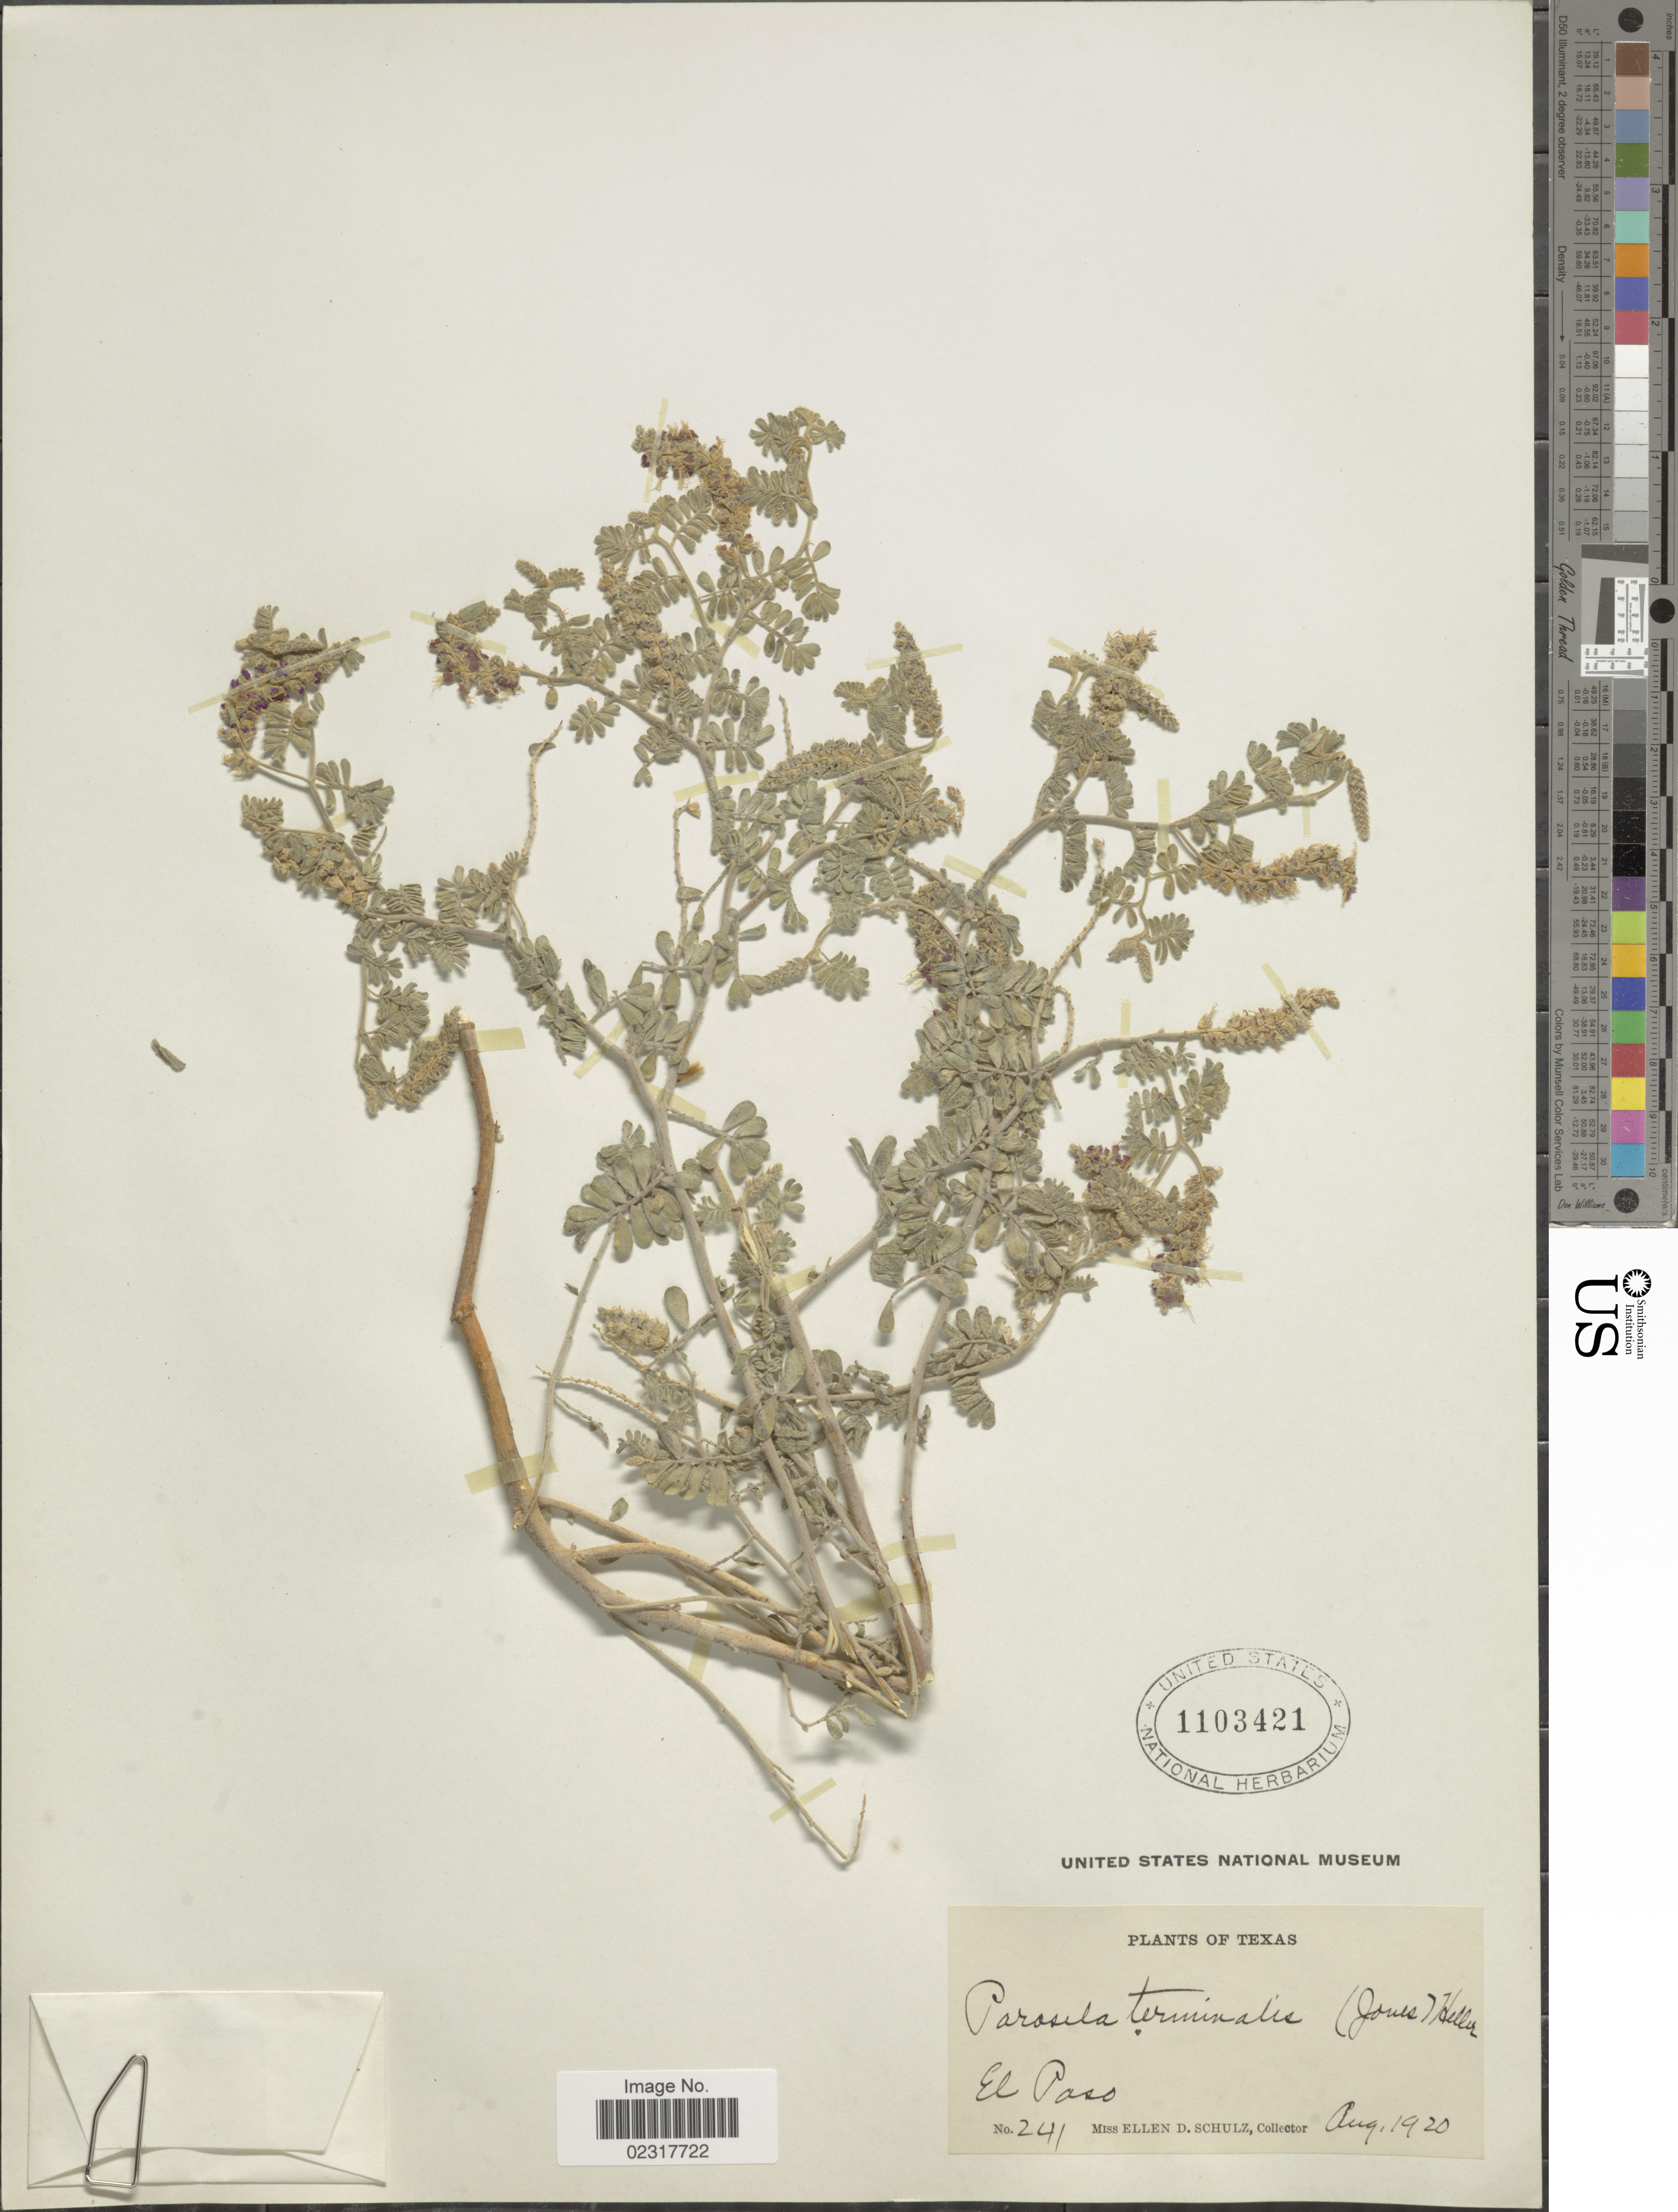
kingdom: Plantae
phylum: Tracheophyta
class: Magnoliopsida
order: Fabales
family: Fabaceae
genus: Dalea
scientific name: Dalea lanata var. terminalis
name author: (M.E. Jones) Barneby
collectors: E. D. Schulz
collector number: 241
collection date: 1920-08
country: United States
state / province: Texas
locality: El Paso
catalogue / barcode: US 1103421